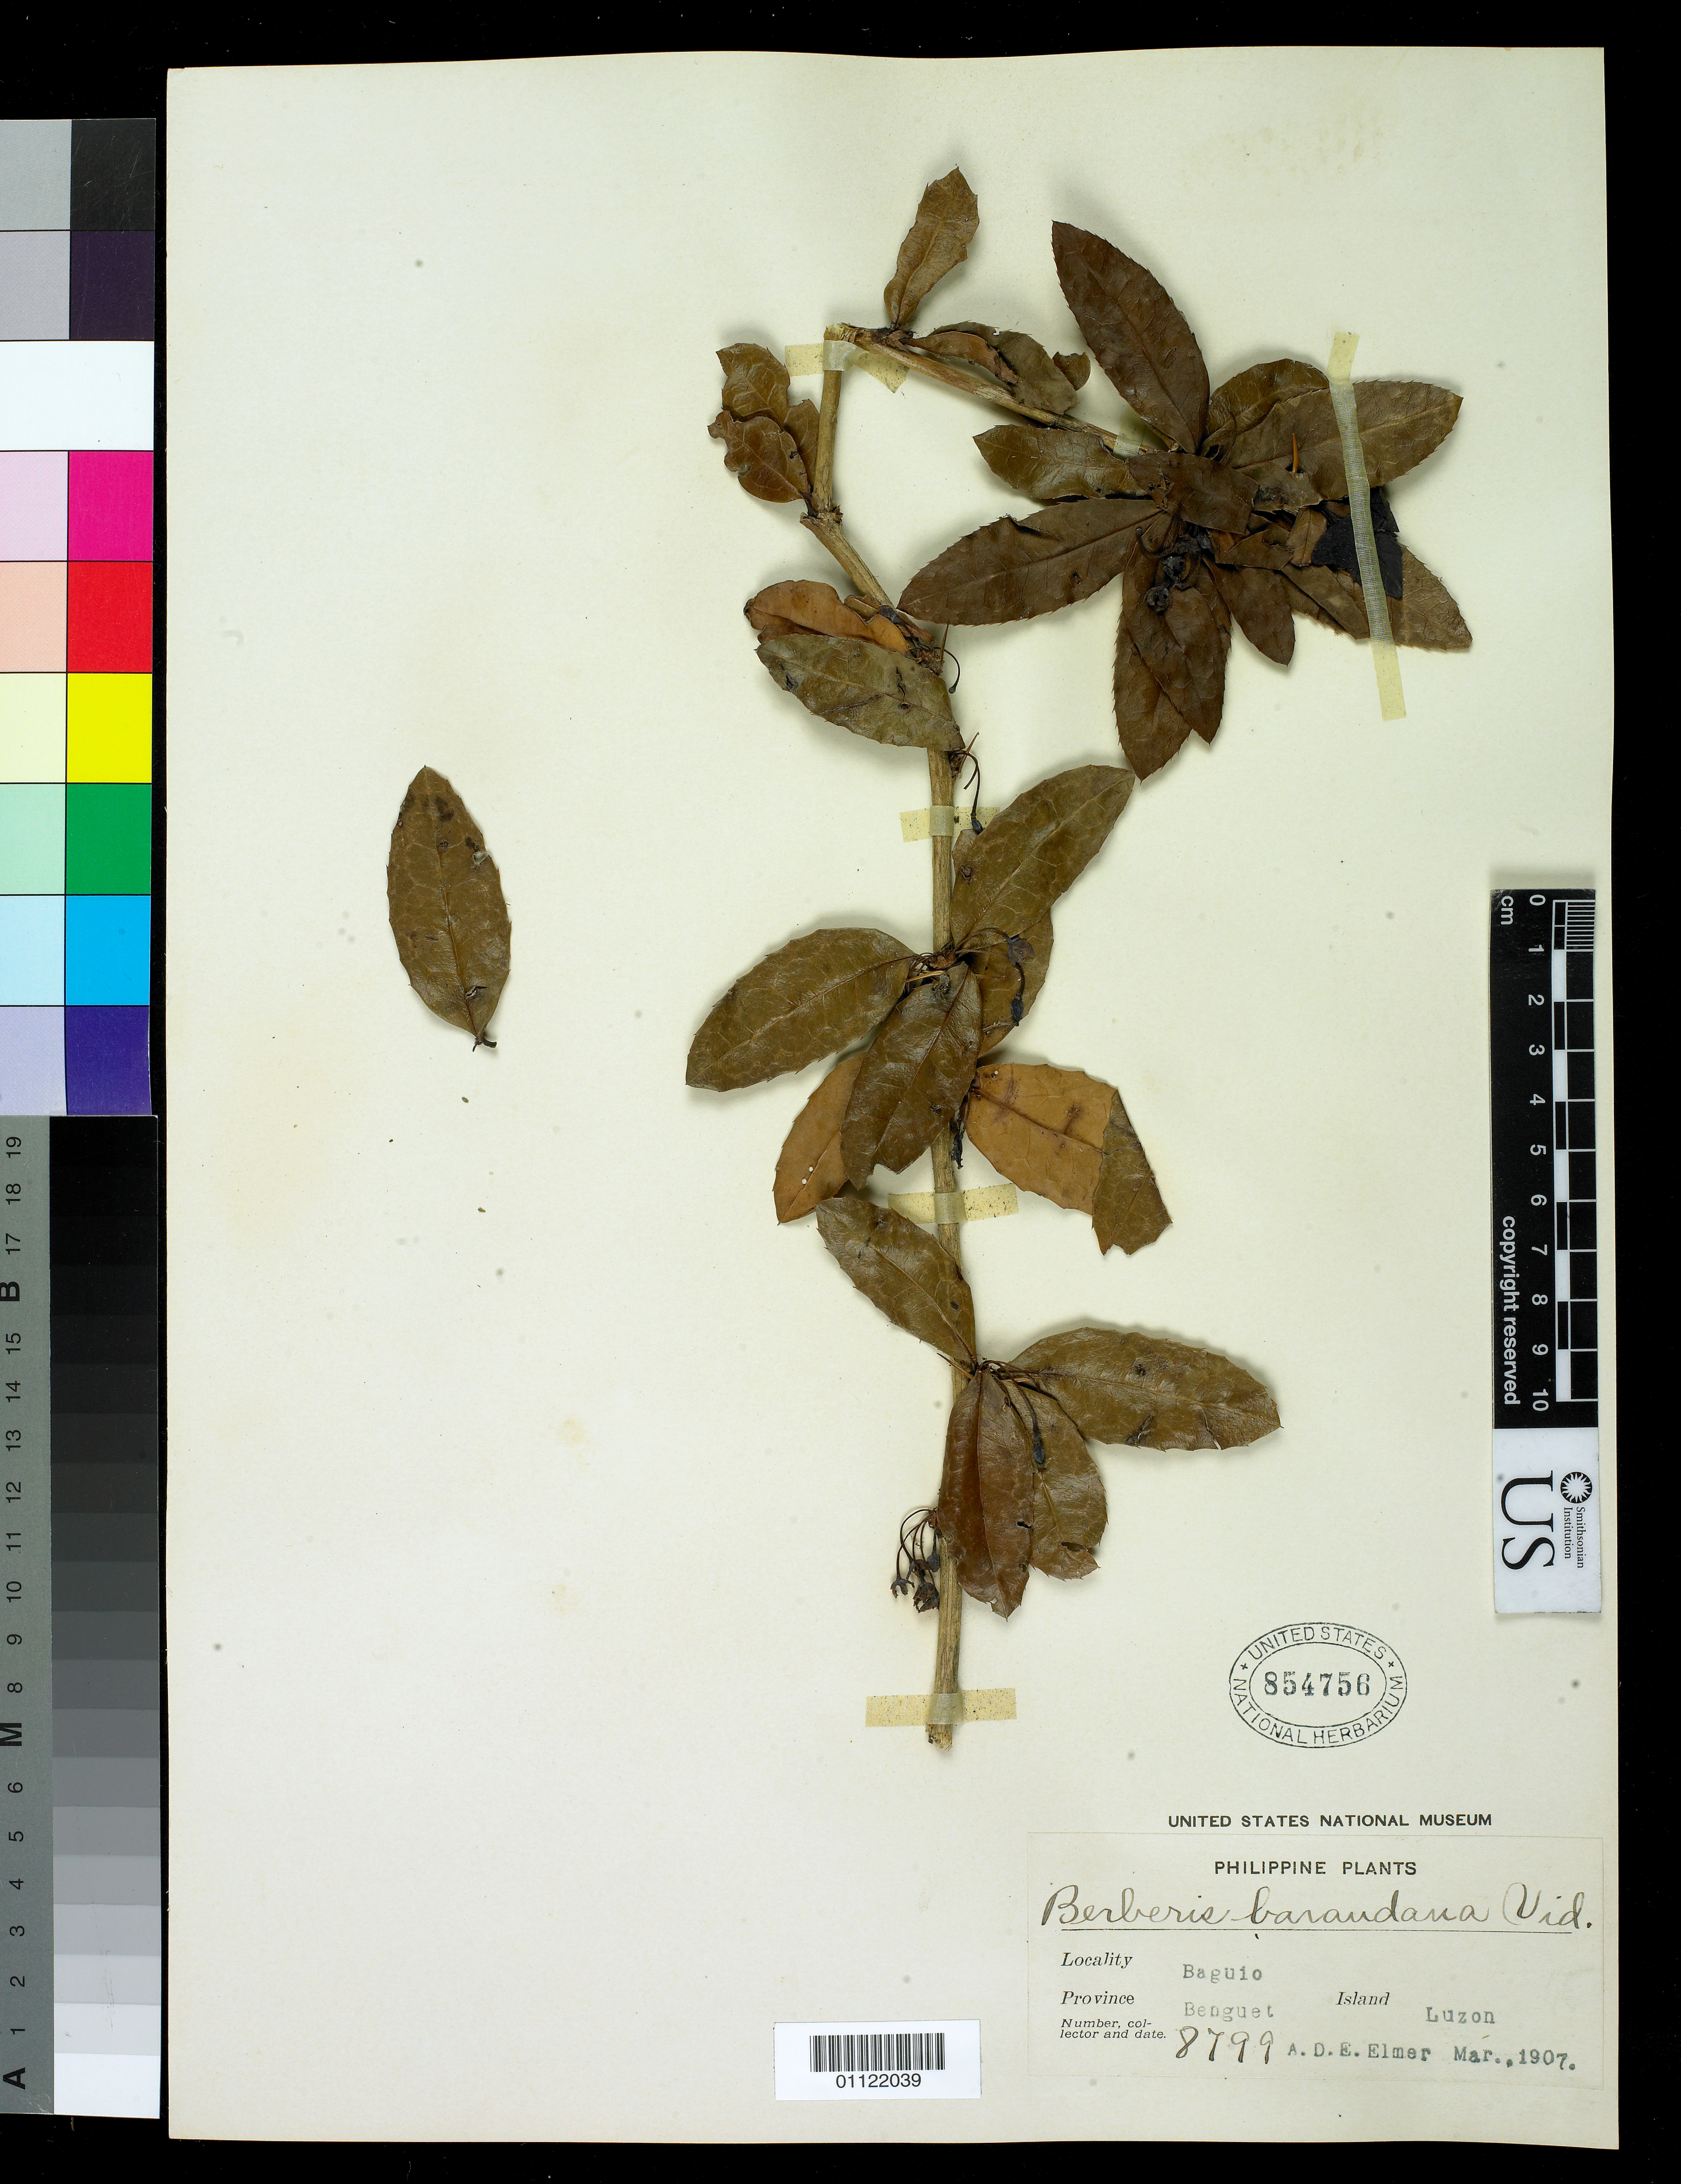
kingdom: Plantae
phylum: Tracheophyta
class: Magnoliopsida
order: Ranunculales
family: Berberidaceae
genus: Berberis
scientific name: Berberis barandana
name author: S. Vidal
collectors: A. D. E. Elmer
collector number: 8799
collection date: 1907-03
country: Philippines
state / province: Cordillera (Administrative Region)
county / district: Benguet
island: Luzon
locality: Baguio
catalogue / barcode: US 854756